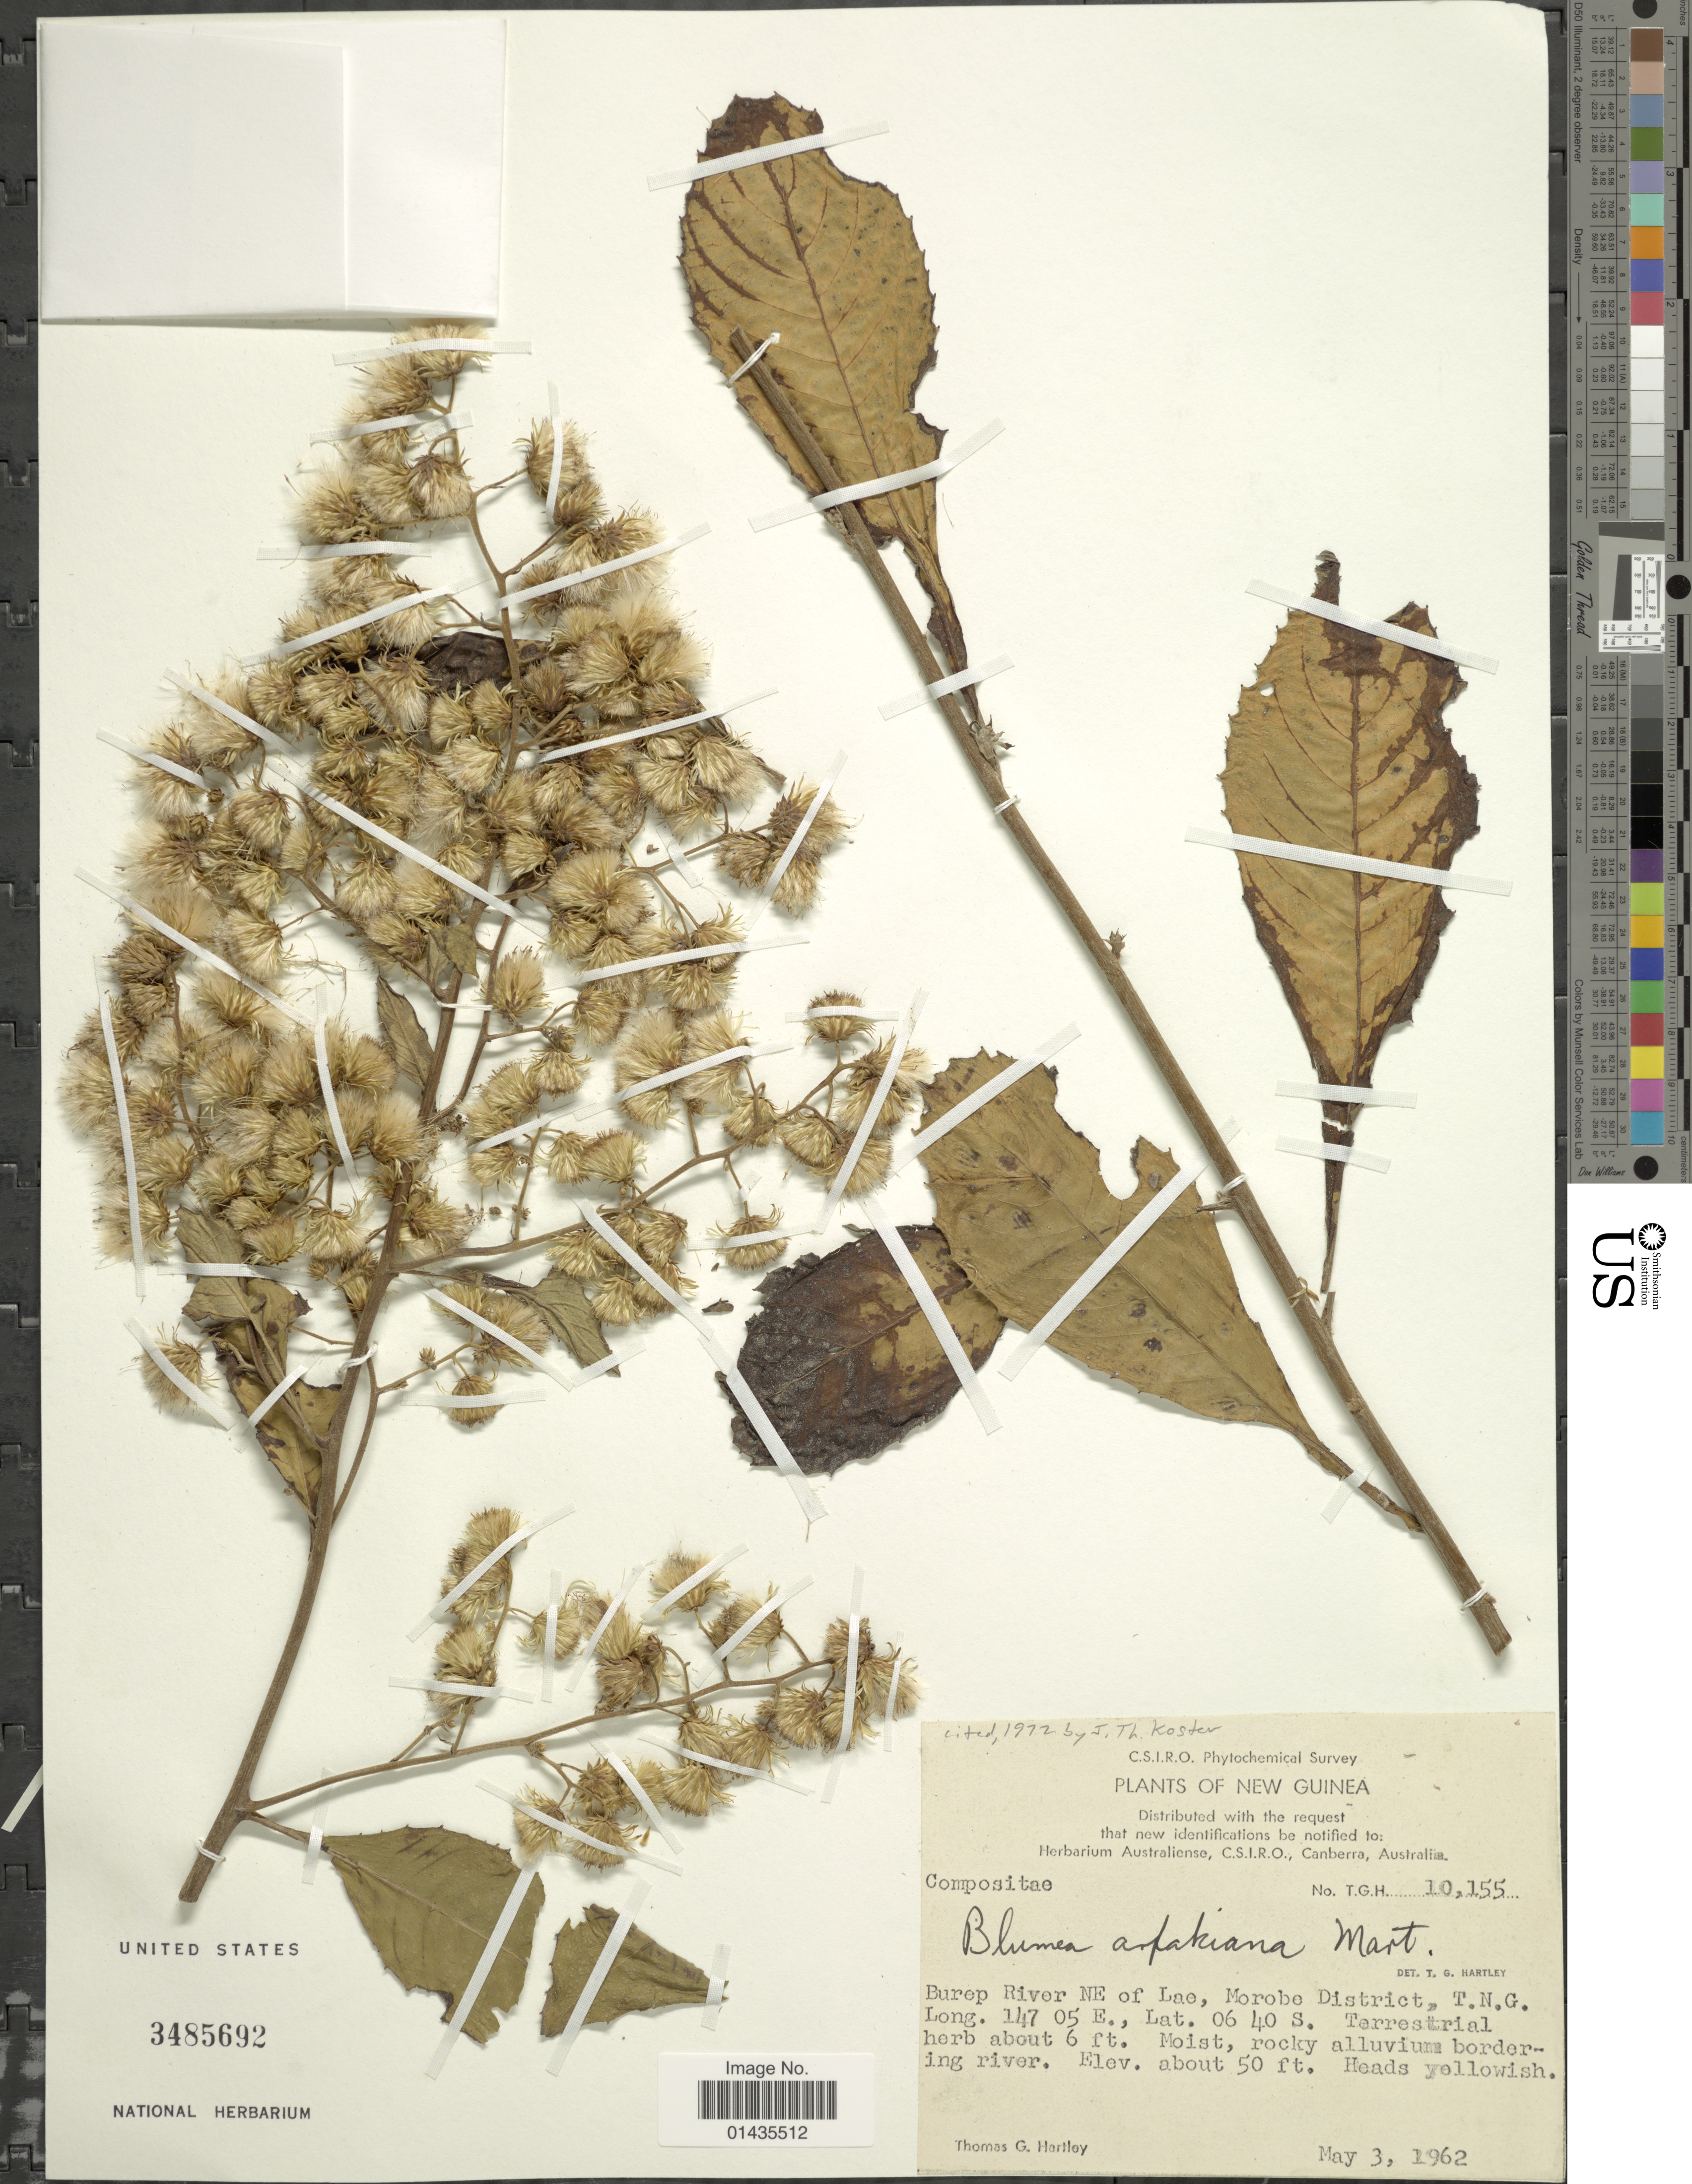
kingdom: Plantae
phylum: Tracheophyta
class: Magnoliopsida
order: Asterales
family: Asteraceae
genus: Blumea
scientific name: Blumea arfakiana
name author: Mart.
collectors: T. G. Hartley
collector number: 10155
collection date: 1962-05-03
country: Papua New Guinea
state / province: Morobe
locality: New Guinea, Burep River NE of Lae, T. N. G.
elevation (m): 15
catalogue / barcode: US 3485692